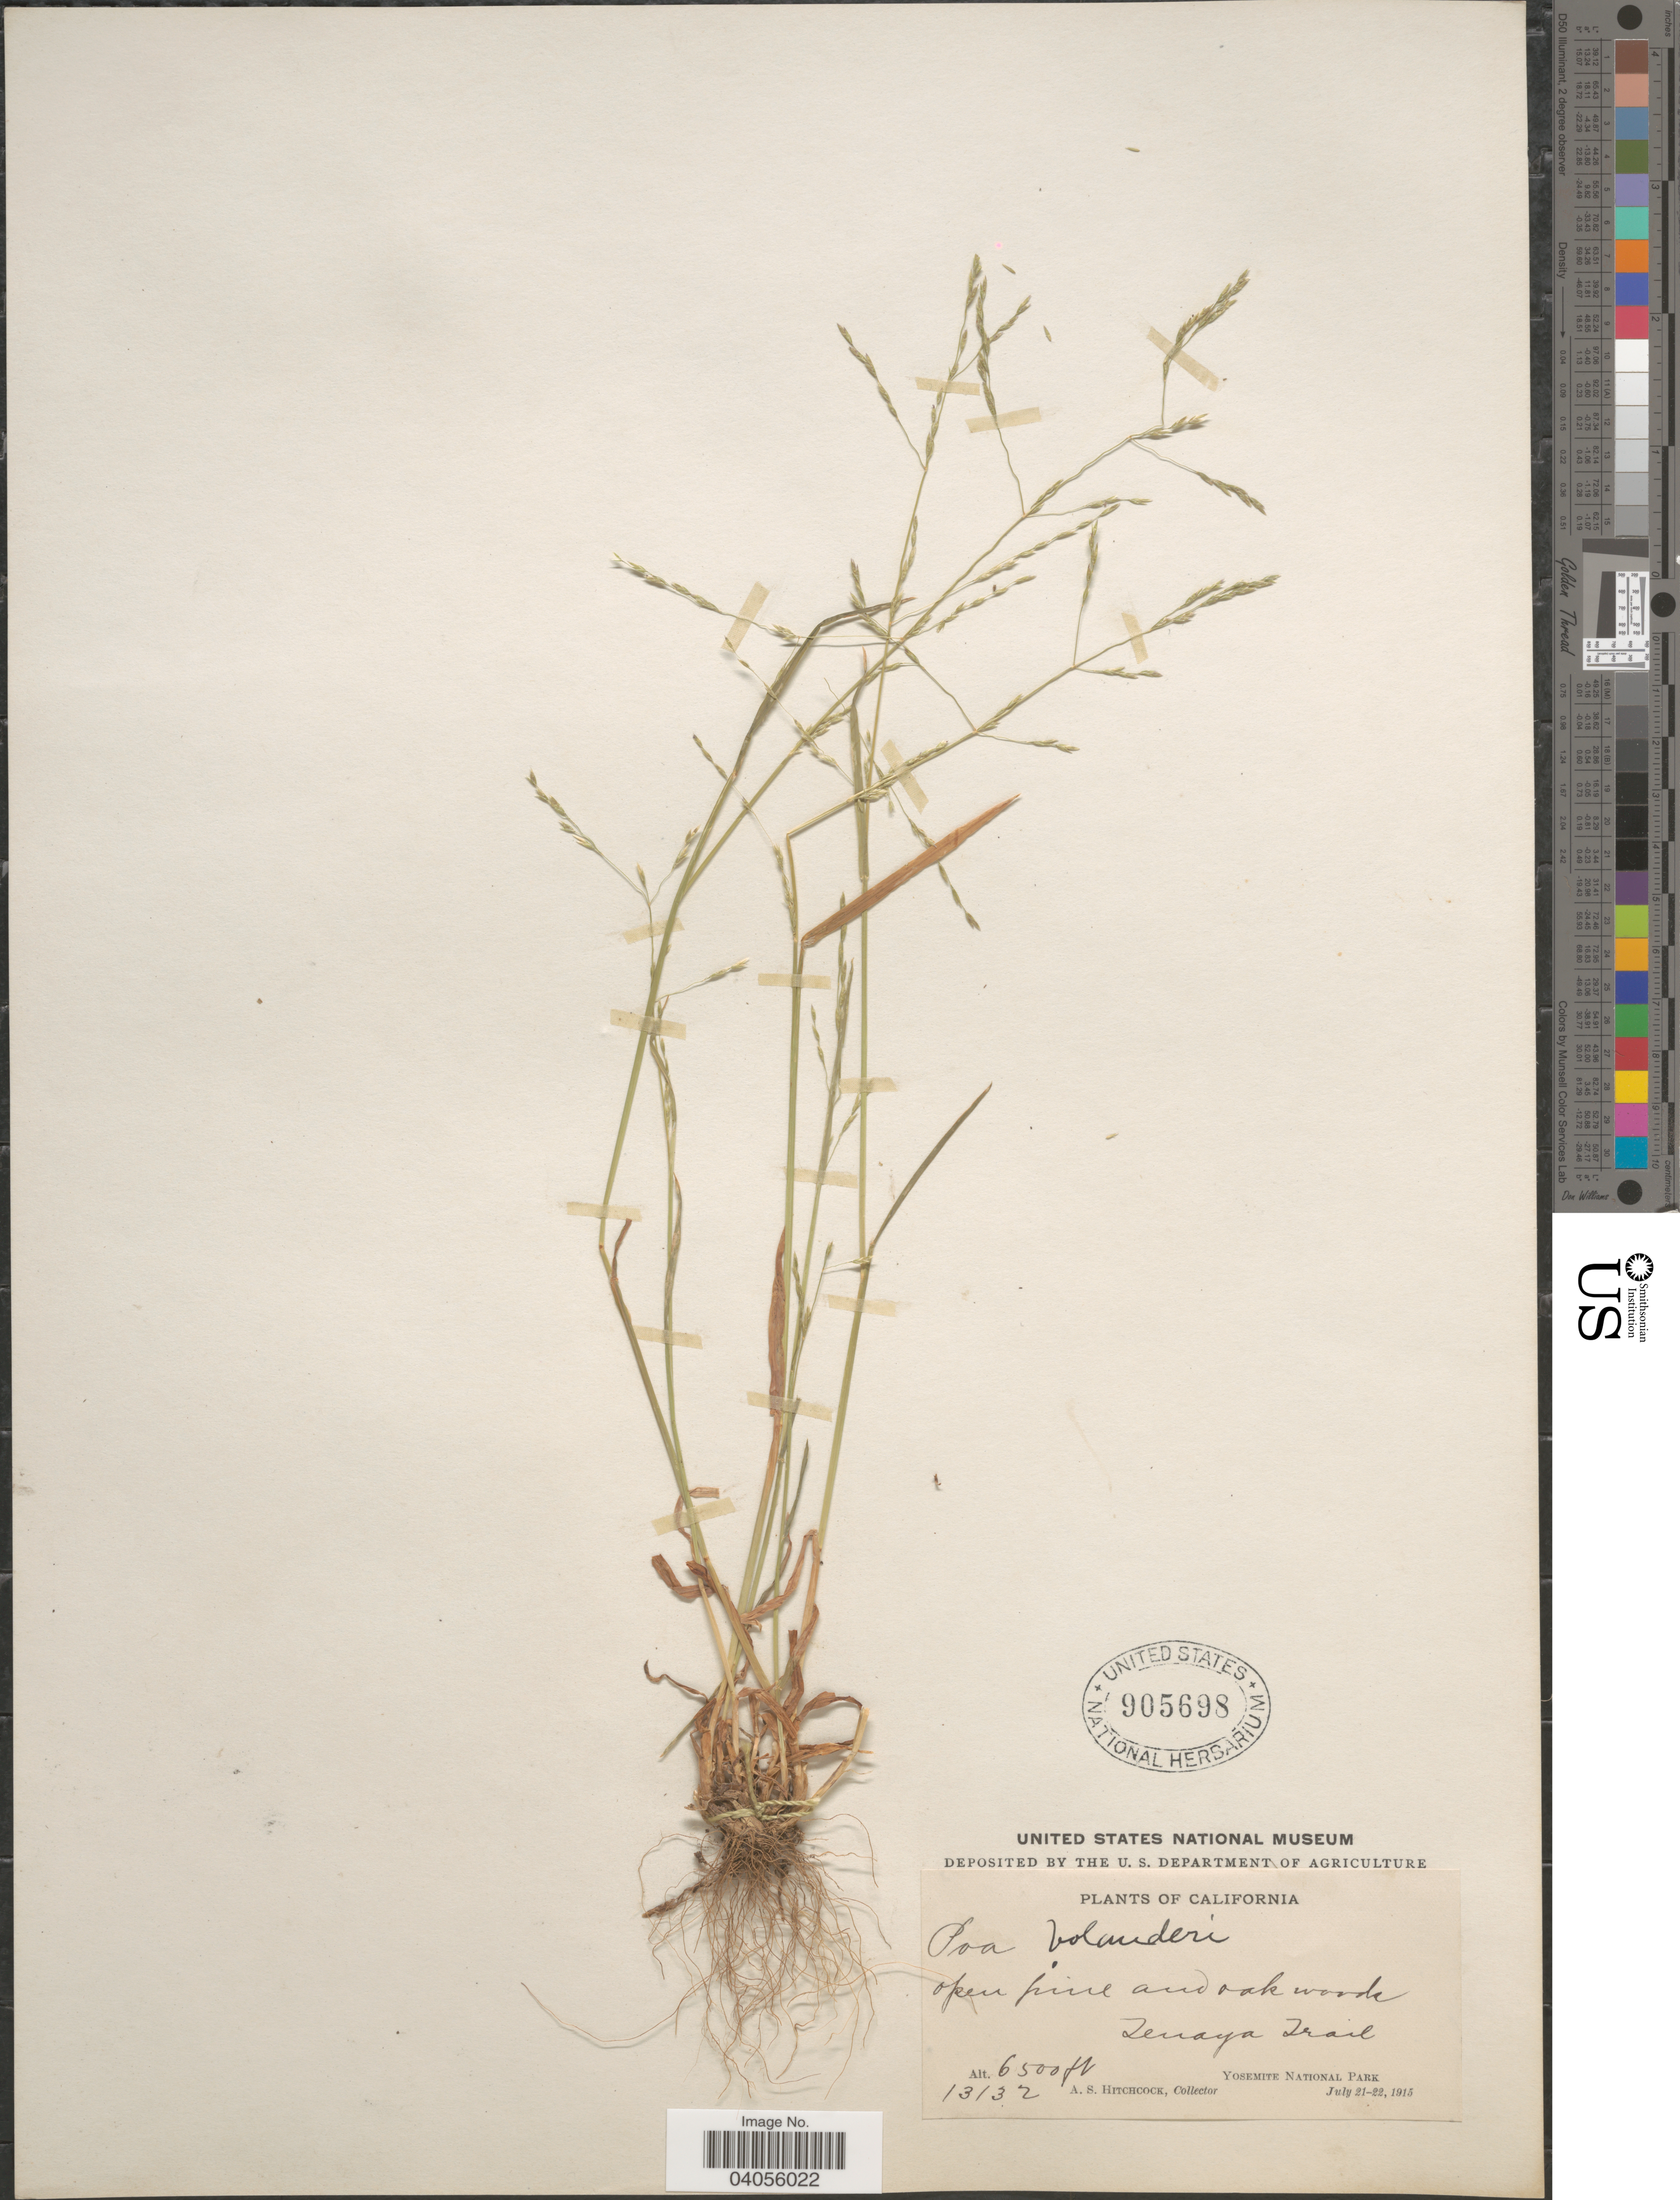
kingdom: Plantae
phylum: Tracheophyta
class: Liliopsida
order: Poales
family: Poaceae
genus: Poa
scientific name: Poa bolanderi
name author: Vasey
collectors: A. S. Hitchcock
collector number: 13132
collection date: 1915-07-21/1915-07-22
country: United States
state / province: California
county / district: Mariposa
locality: Open pine and oak woods, Tenaya Trail. Yosemite National Park.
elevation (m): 1981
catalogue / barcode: US 905698